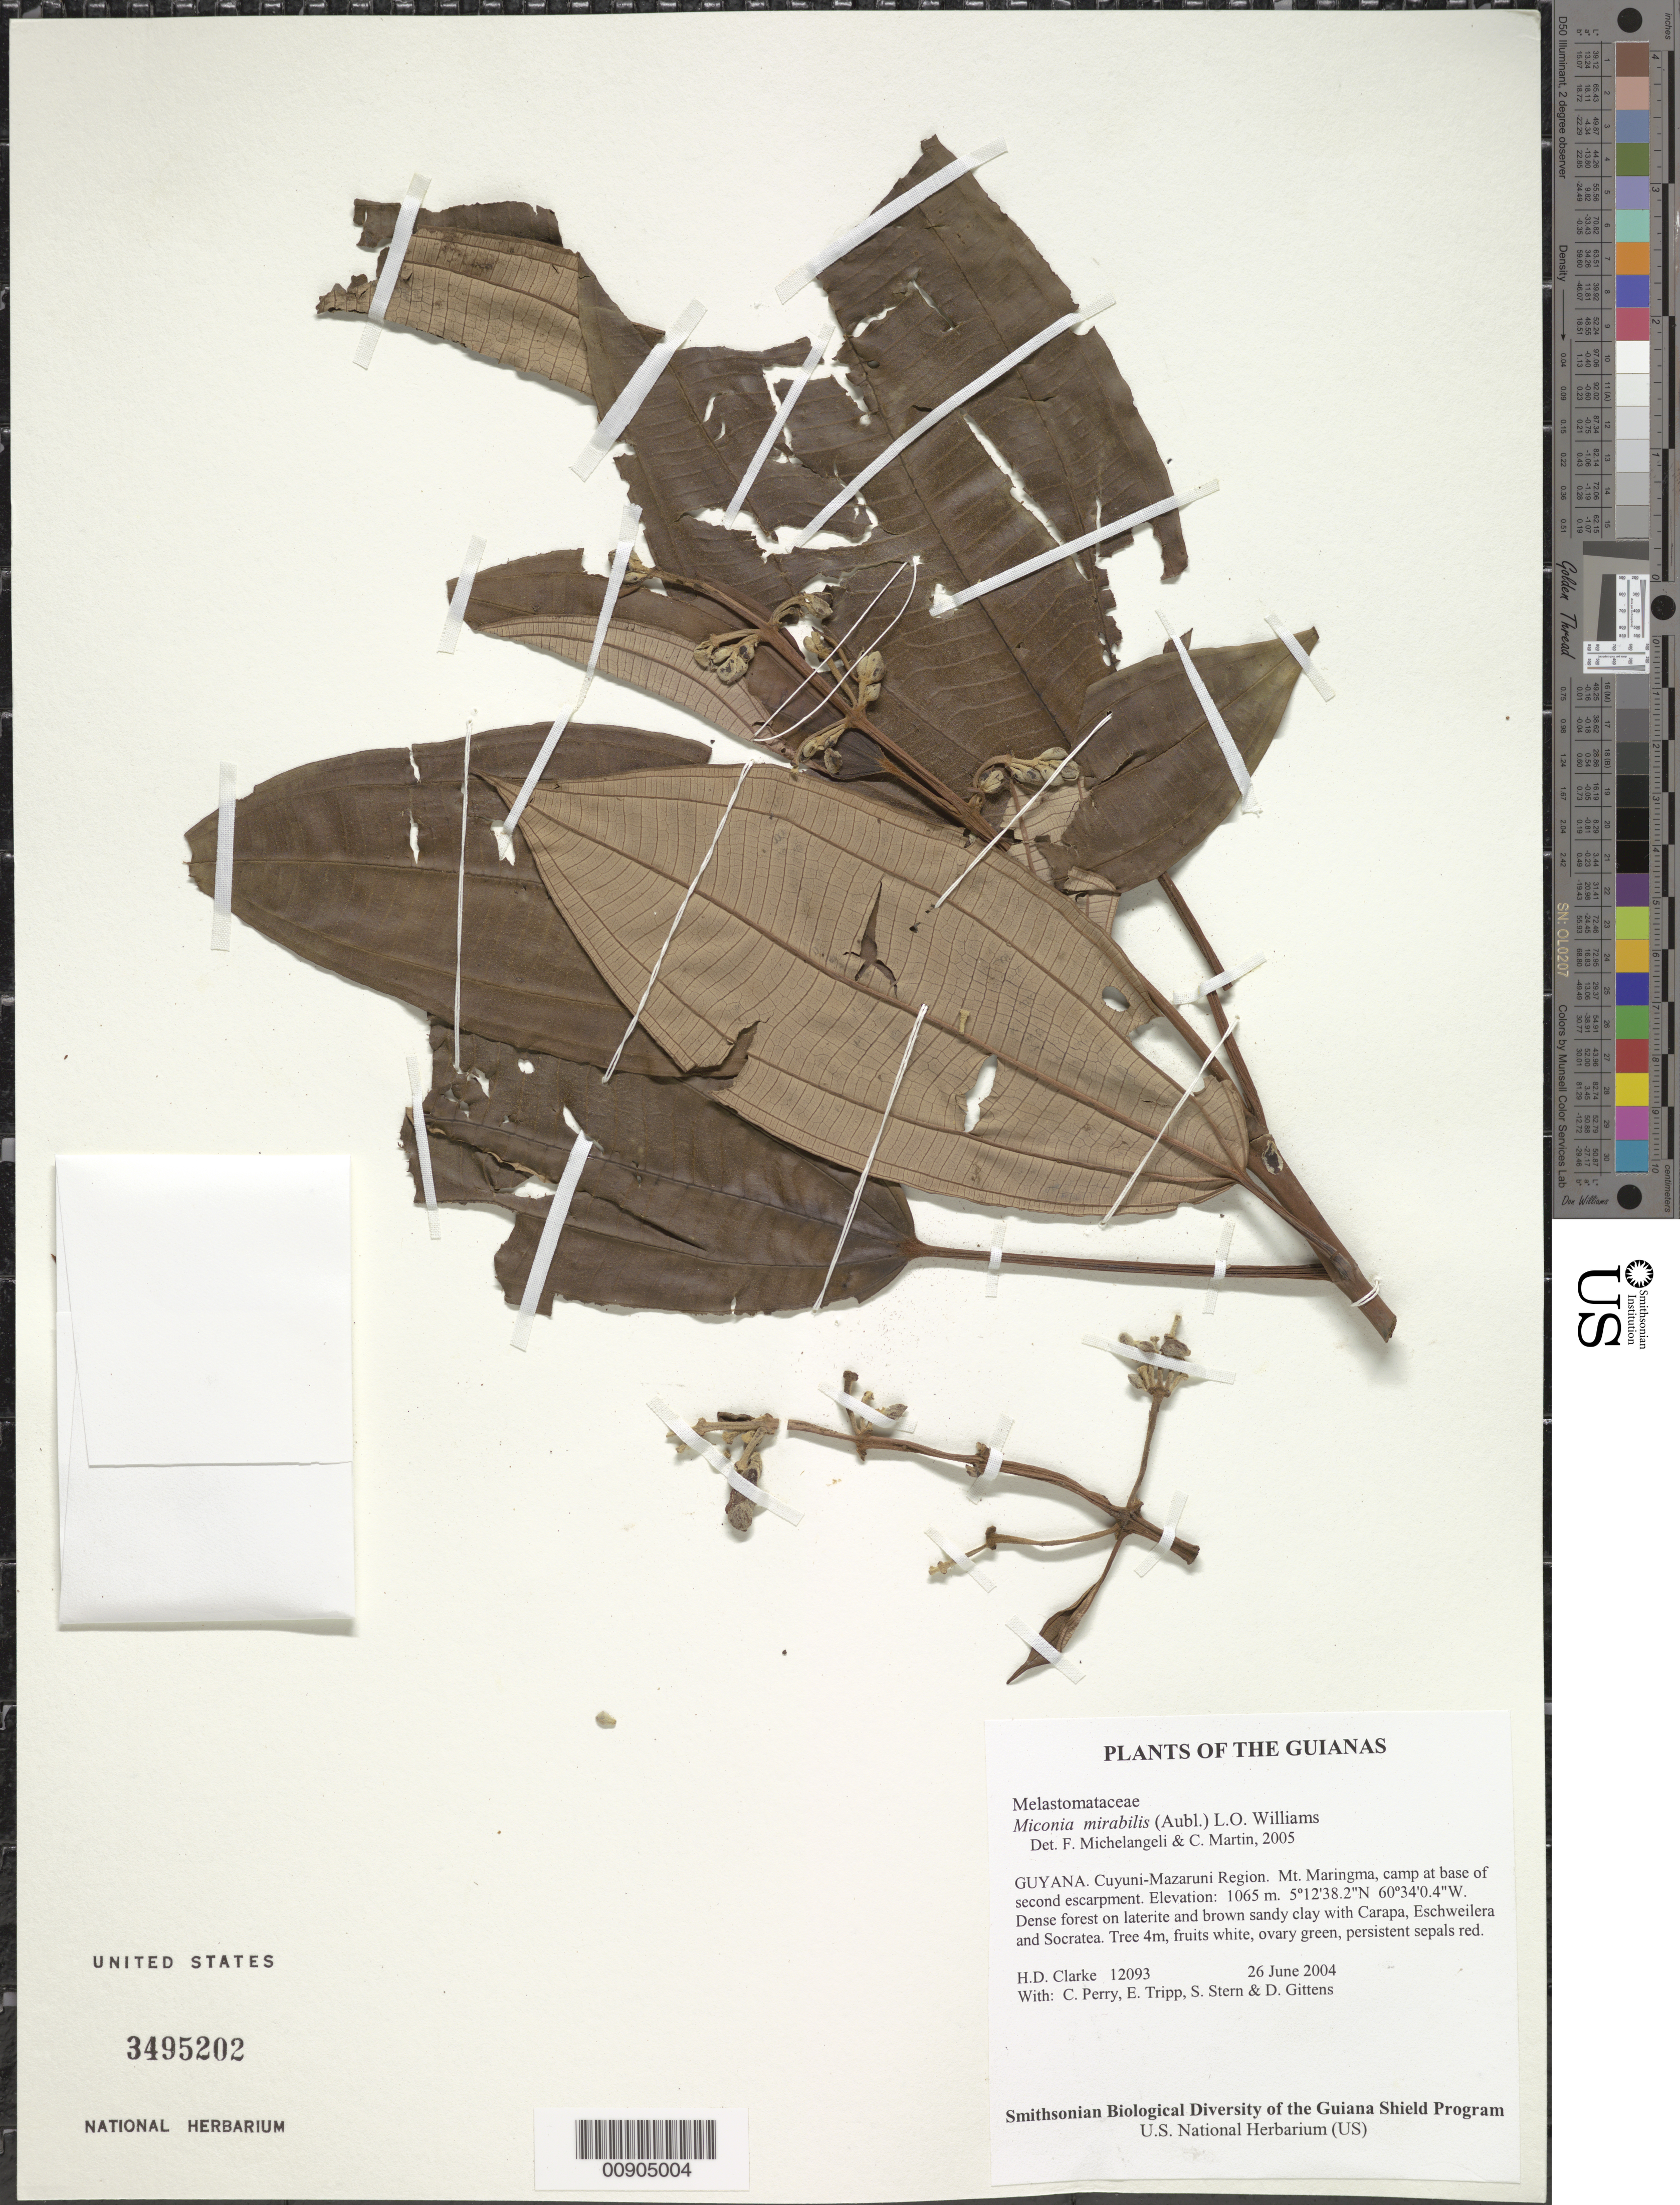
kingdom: Plantae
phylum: Tracheophyta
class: Magnoliopsida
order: Myrtales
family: Melastomataceae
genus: Miconia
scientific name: Miconia mirabilis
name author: (Aubl.) L.O. Williams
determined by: Michelangeli, F. A.; Martin, C.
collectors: H. D. Clarke, C. Perry, E. Tripp, S. R. Stern & D. Gittens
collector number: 12093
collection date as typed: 26 June 2004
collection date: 2004-06-26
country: Guyana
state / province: Cuyuni-Mazaruni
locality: Mt. Maringma, camp at base of second escarpment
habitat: Dense forest on laterite and brown sandy clay with Carapa, Eschweilera and Socratea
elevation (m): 1065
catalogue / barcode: US 3495202